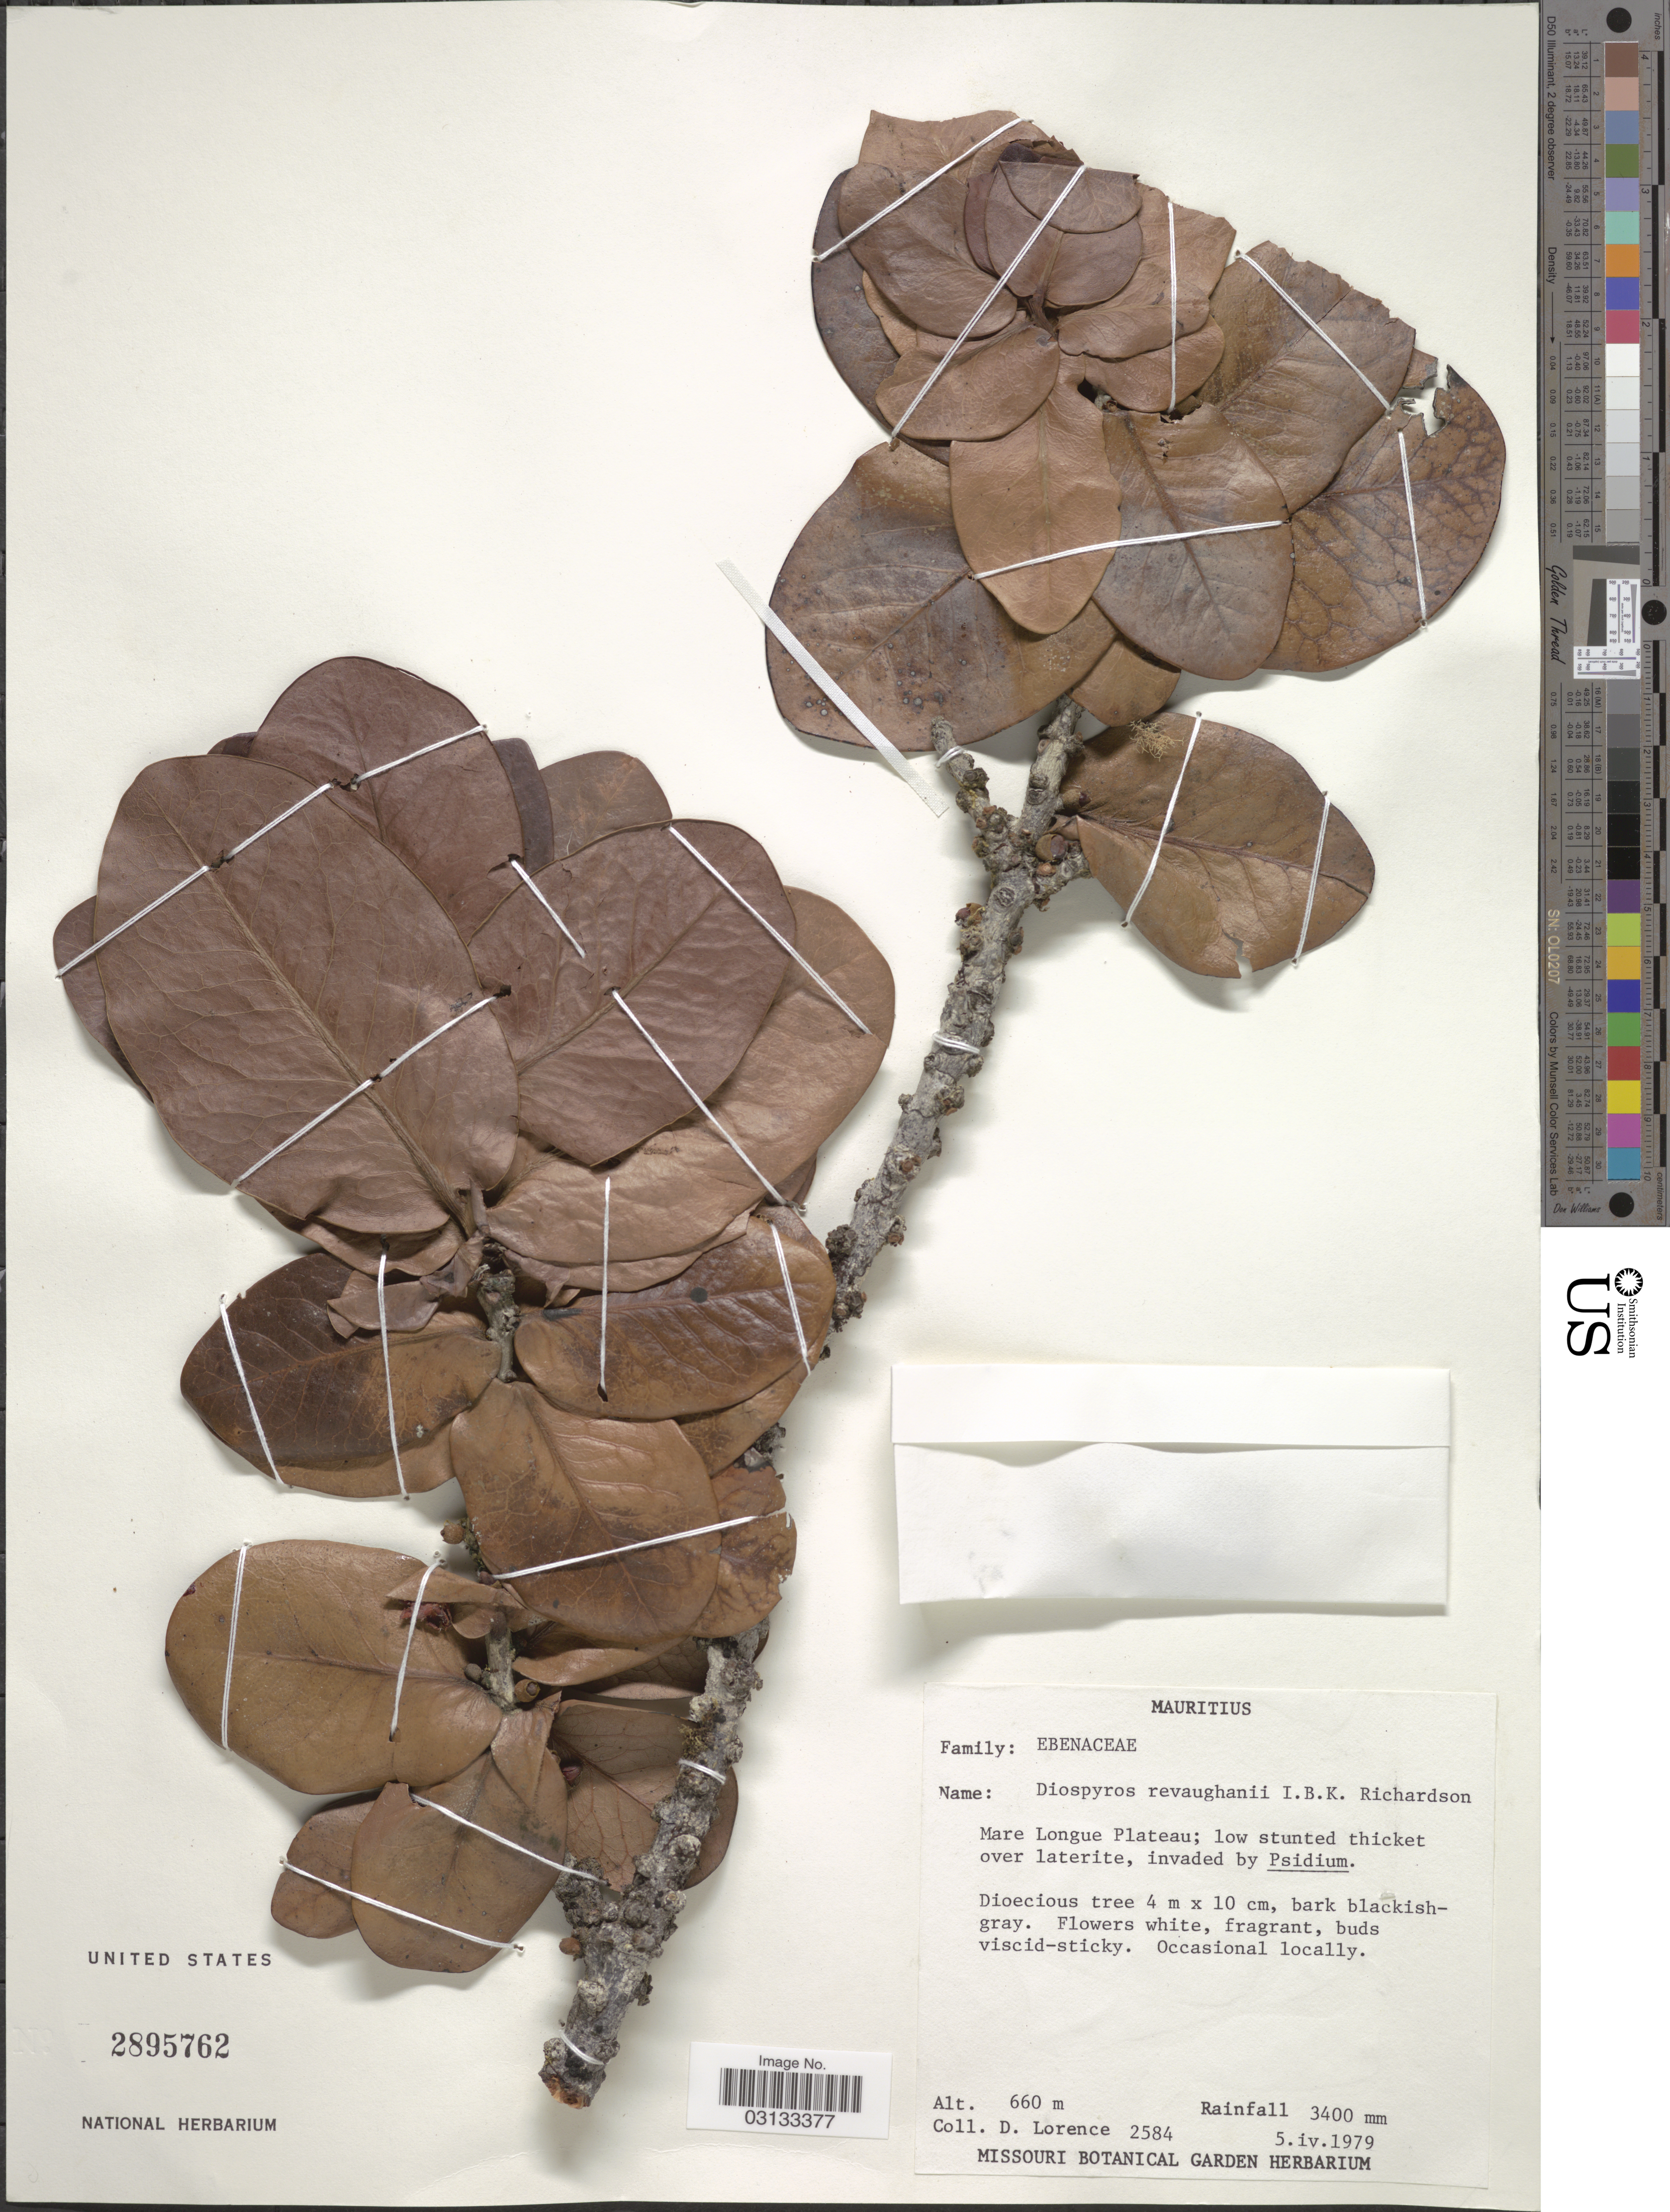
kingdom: Plantae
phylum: Tracheophyta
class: Magnoliopsida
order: Ericales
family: Ebenaceae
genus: Diospyros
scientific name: Diospyros revaughanii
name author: I. Richardson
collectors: D. Lorence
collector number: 2584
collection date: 1979-04-05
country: Mauritius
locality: Mare Longue Plateau.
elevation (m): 660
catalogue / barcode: US 2895762